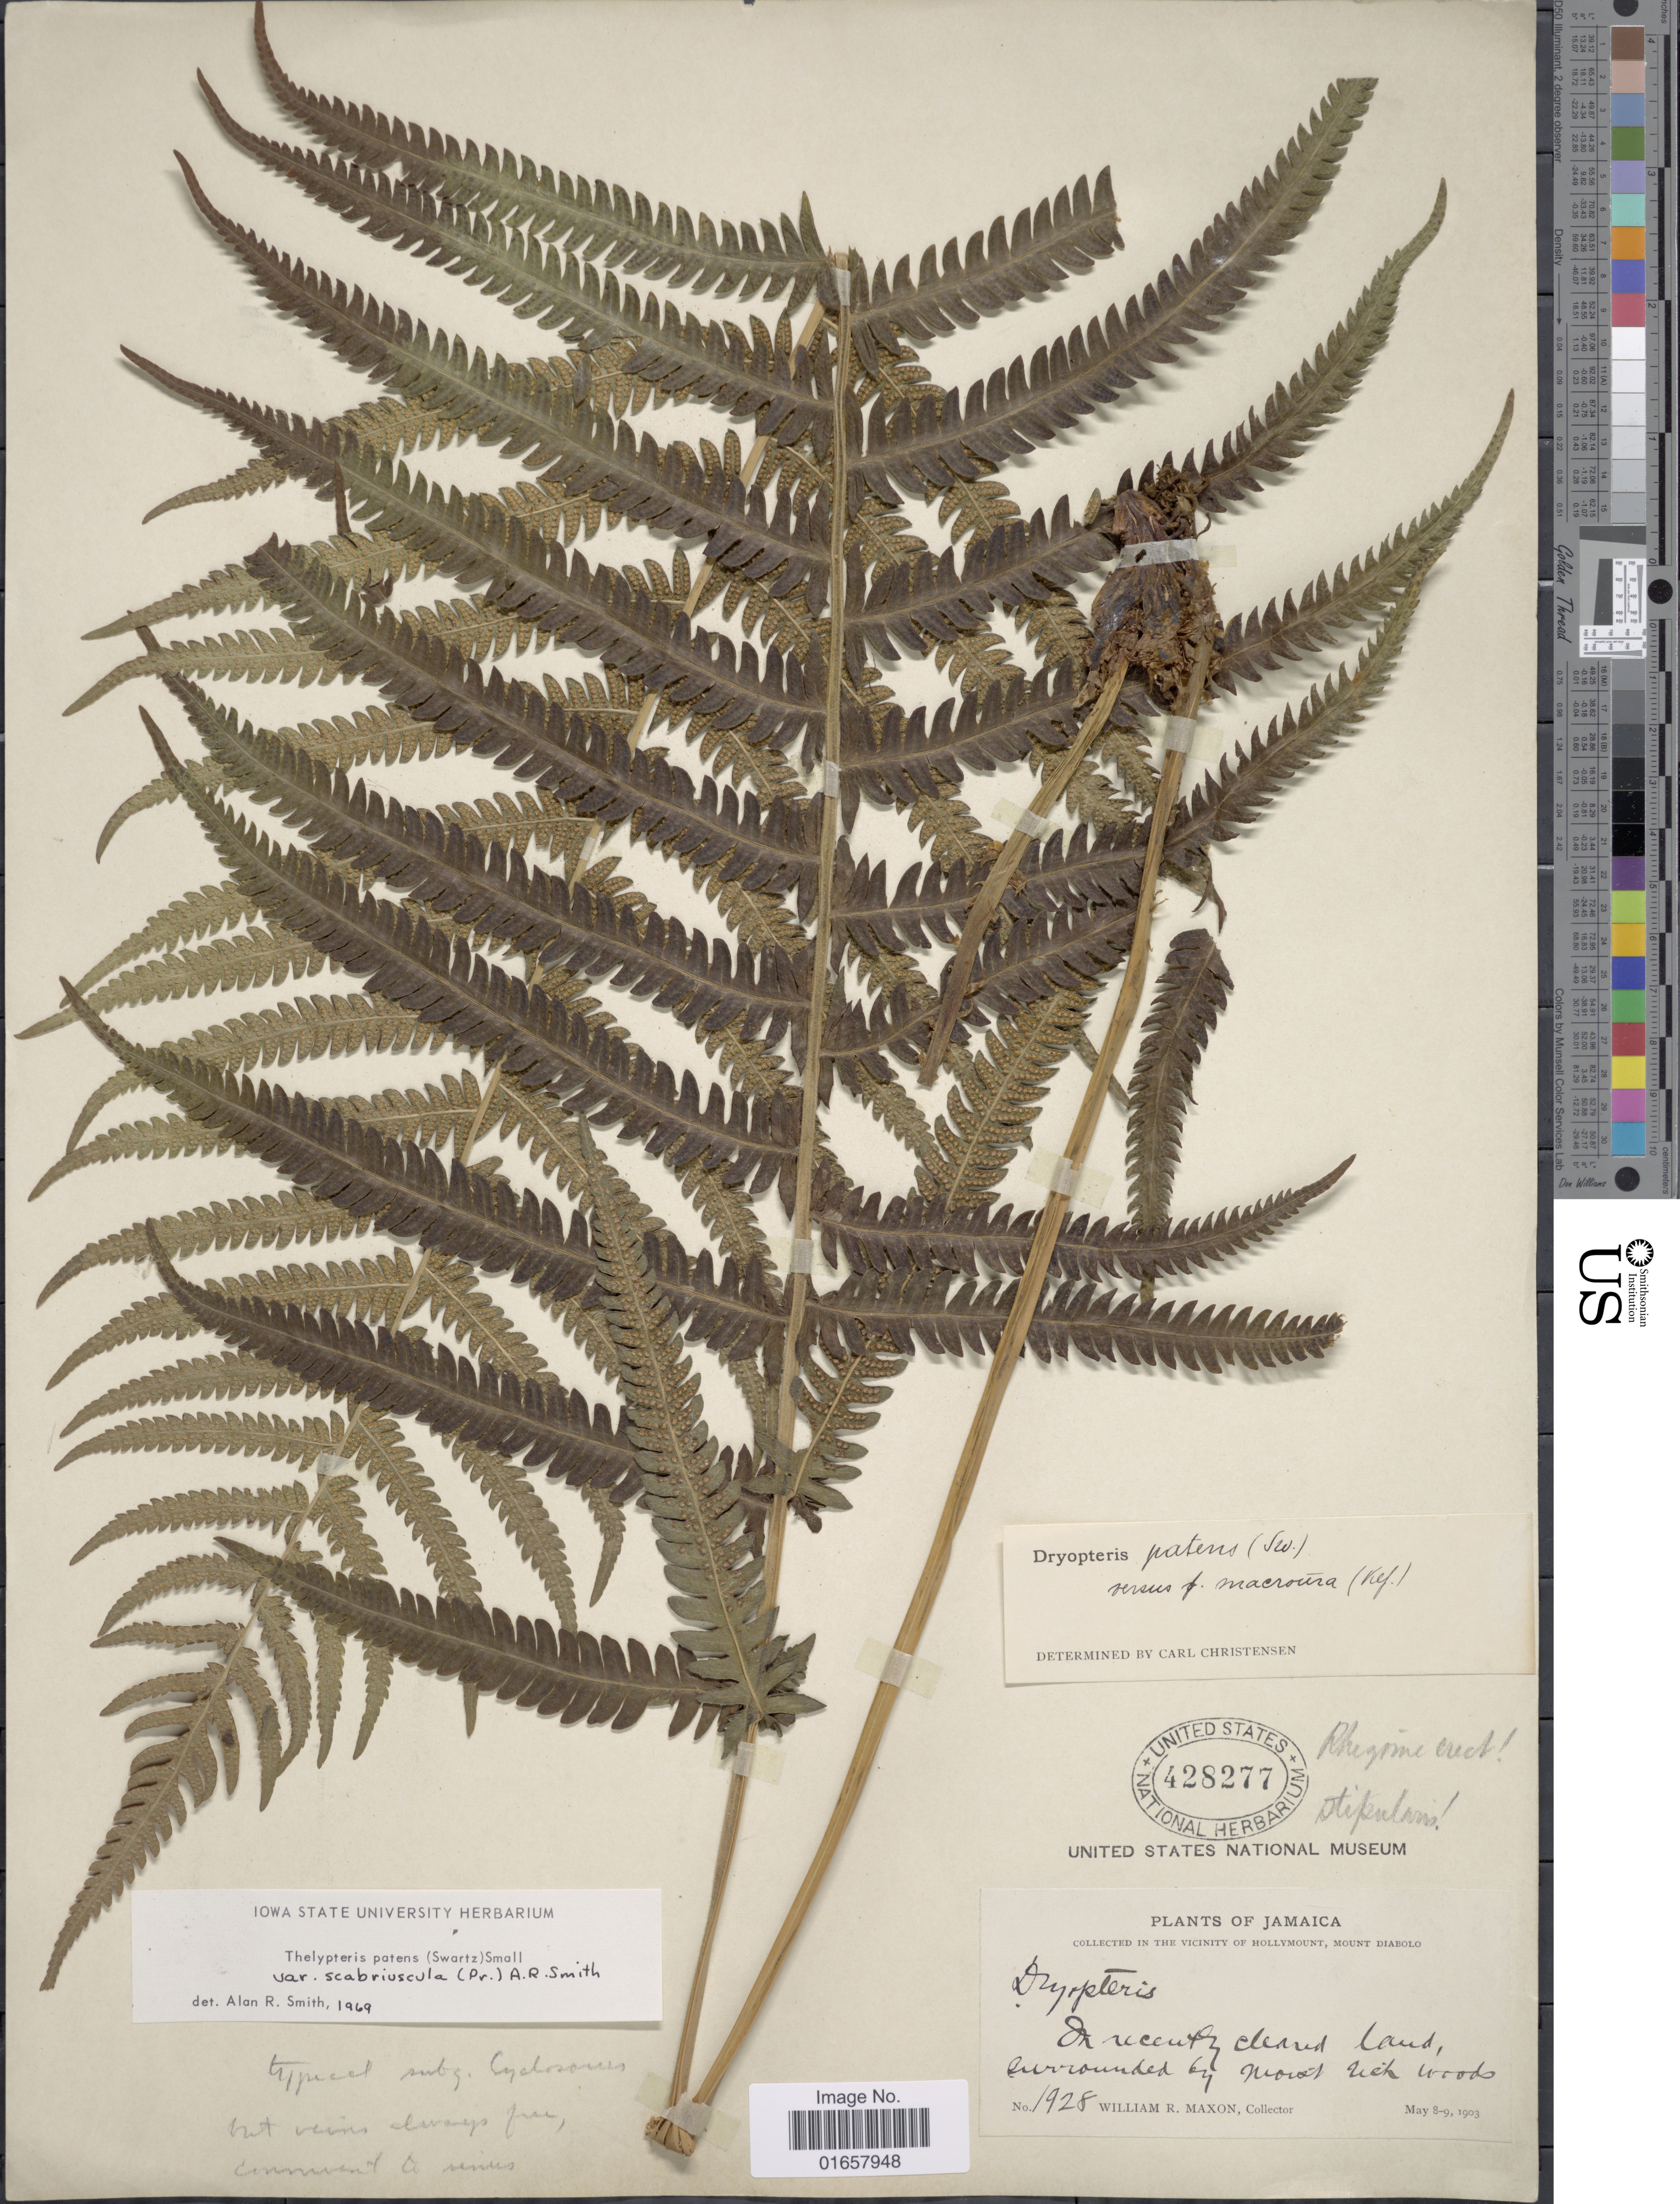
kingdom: Plantae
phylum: Tracheophyta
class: Polypodiopsida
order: Polypodiales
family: Thelypteridaceae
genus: Christella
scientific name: Christella patens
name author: (Sw.) Holttum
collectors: W. R. Maxon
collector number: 1928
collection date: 1903-05-08/1903-05-09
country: Jamaica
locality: Jamaica, vicinity of Hollymount, mount Diabolo.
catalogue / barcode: US 428277